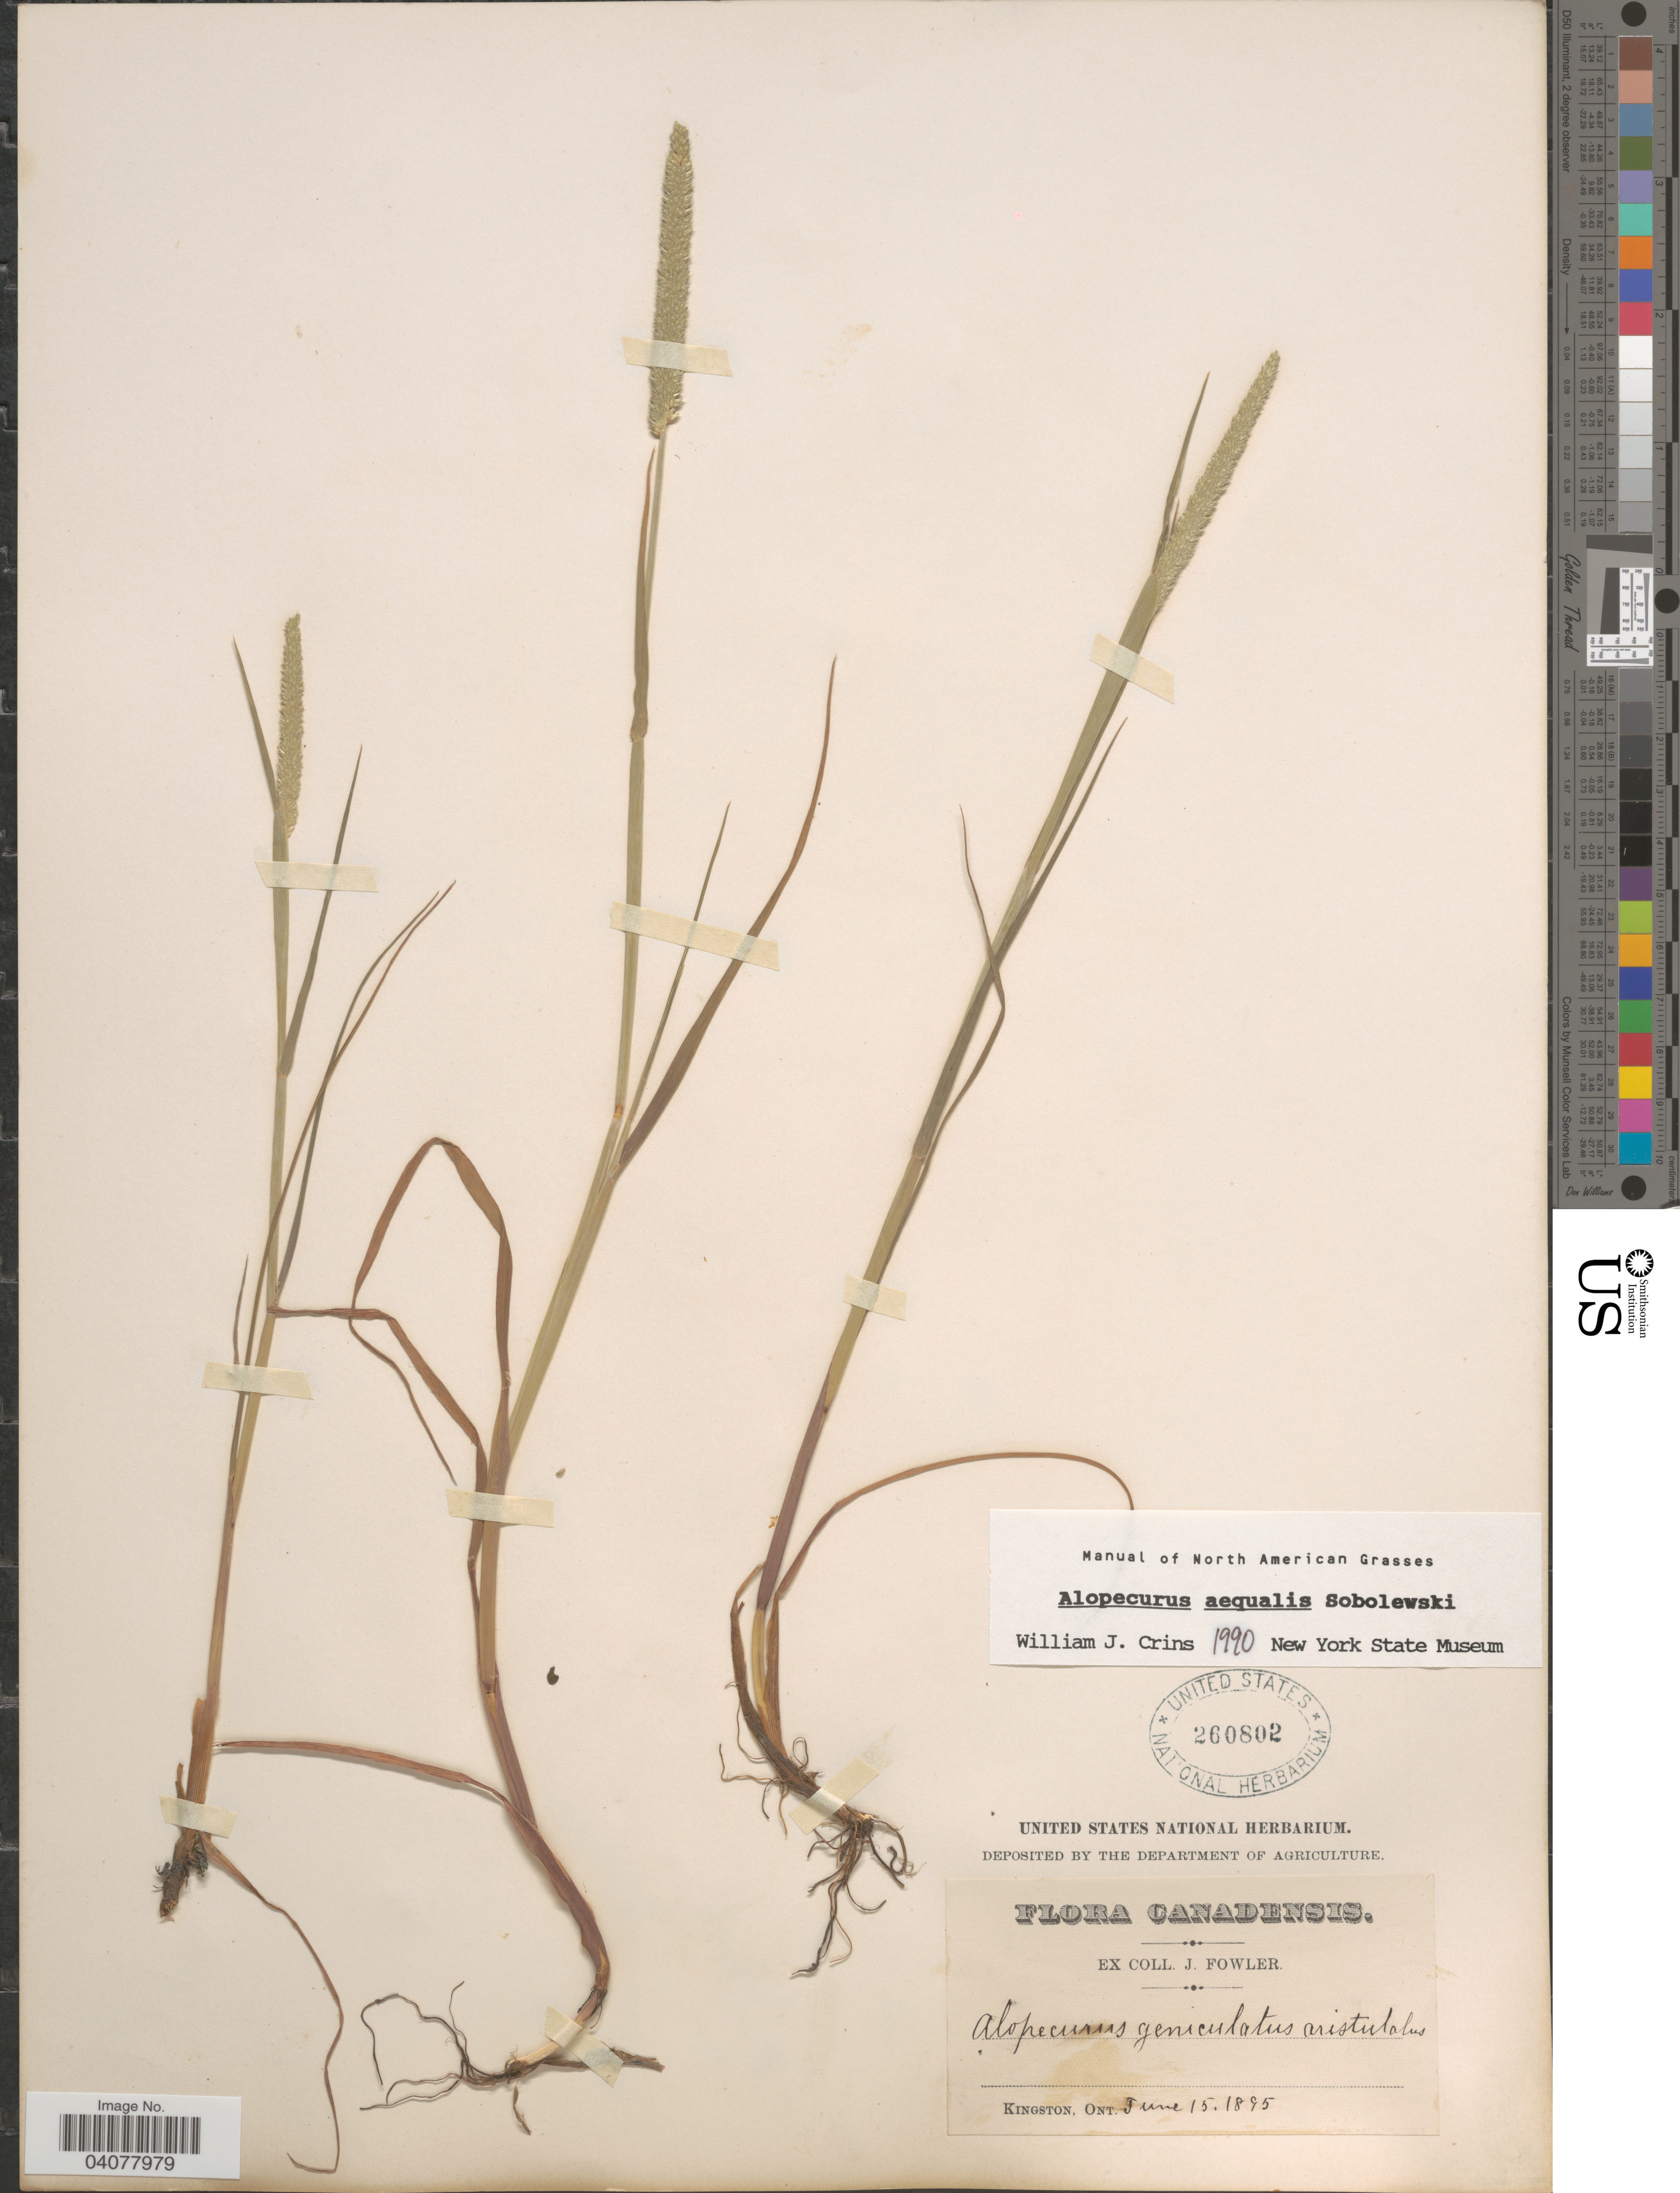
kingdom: Plantae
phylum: Tracheophyta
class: Liliopsida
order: Poales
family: Poaceae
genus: Alopecurus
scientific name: Alopecurus aequalis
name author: Sobol.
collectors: J. Fowler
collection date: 1895-06-15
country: Canada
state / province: Ontario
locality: Kingston.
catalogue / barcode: US 260802